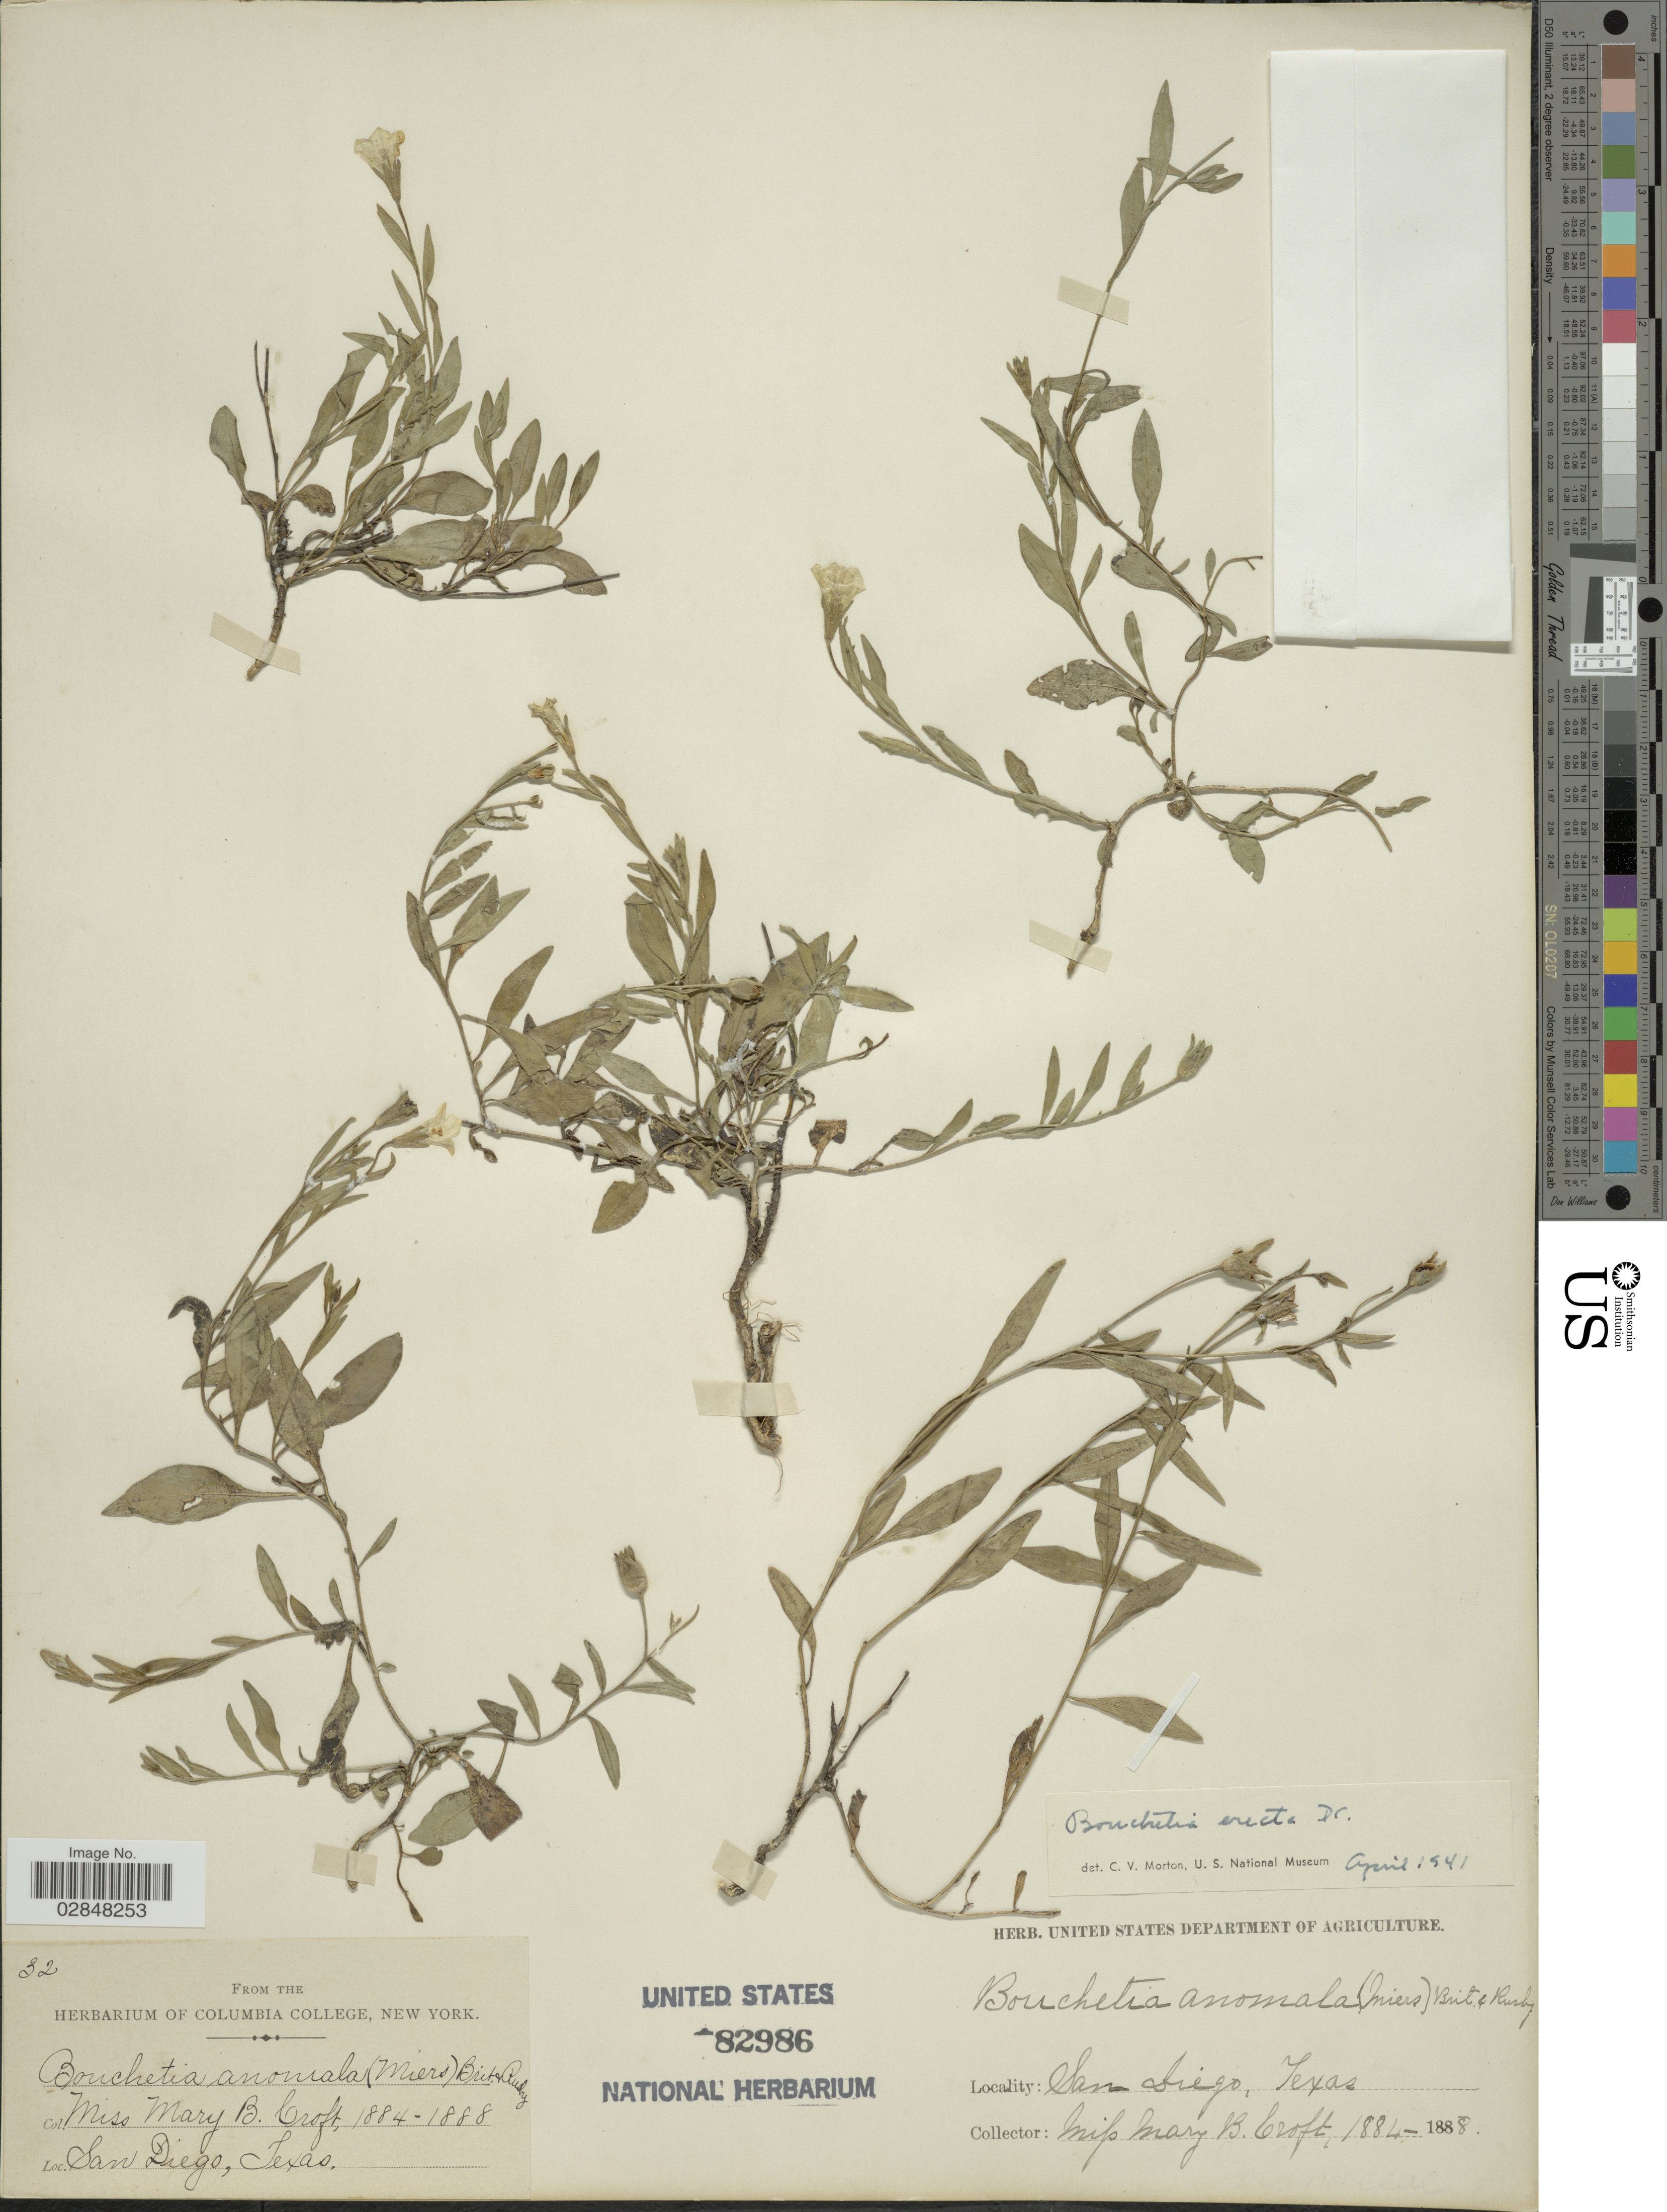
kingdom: Plantae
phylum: Tracheophyta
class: Magnoliopsida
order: Solanales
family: Solanaceae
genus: Bouchetia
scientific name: Bouchetia erecta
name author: DC.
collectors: M. Croft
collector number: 32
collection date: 1884/1888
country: United States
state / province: Texas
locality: San Diego.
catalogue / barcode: US 82986